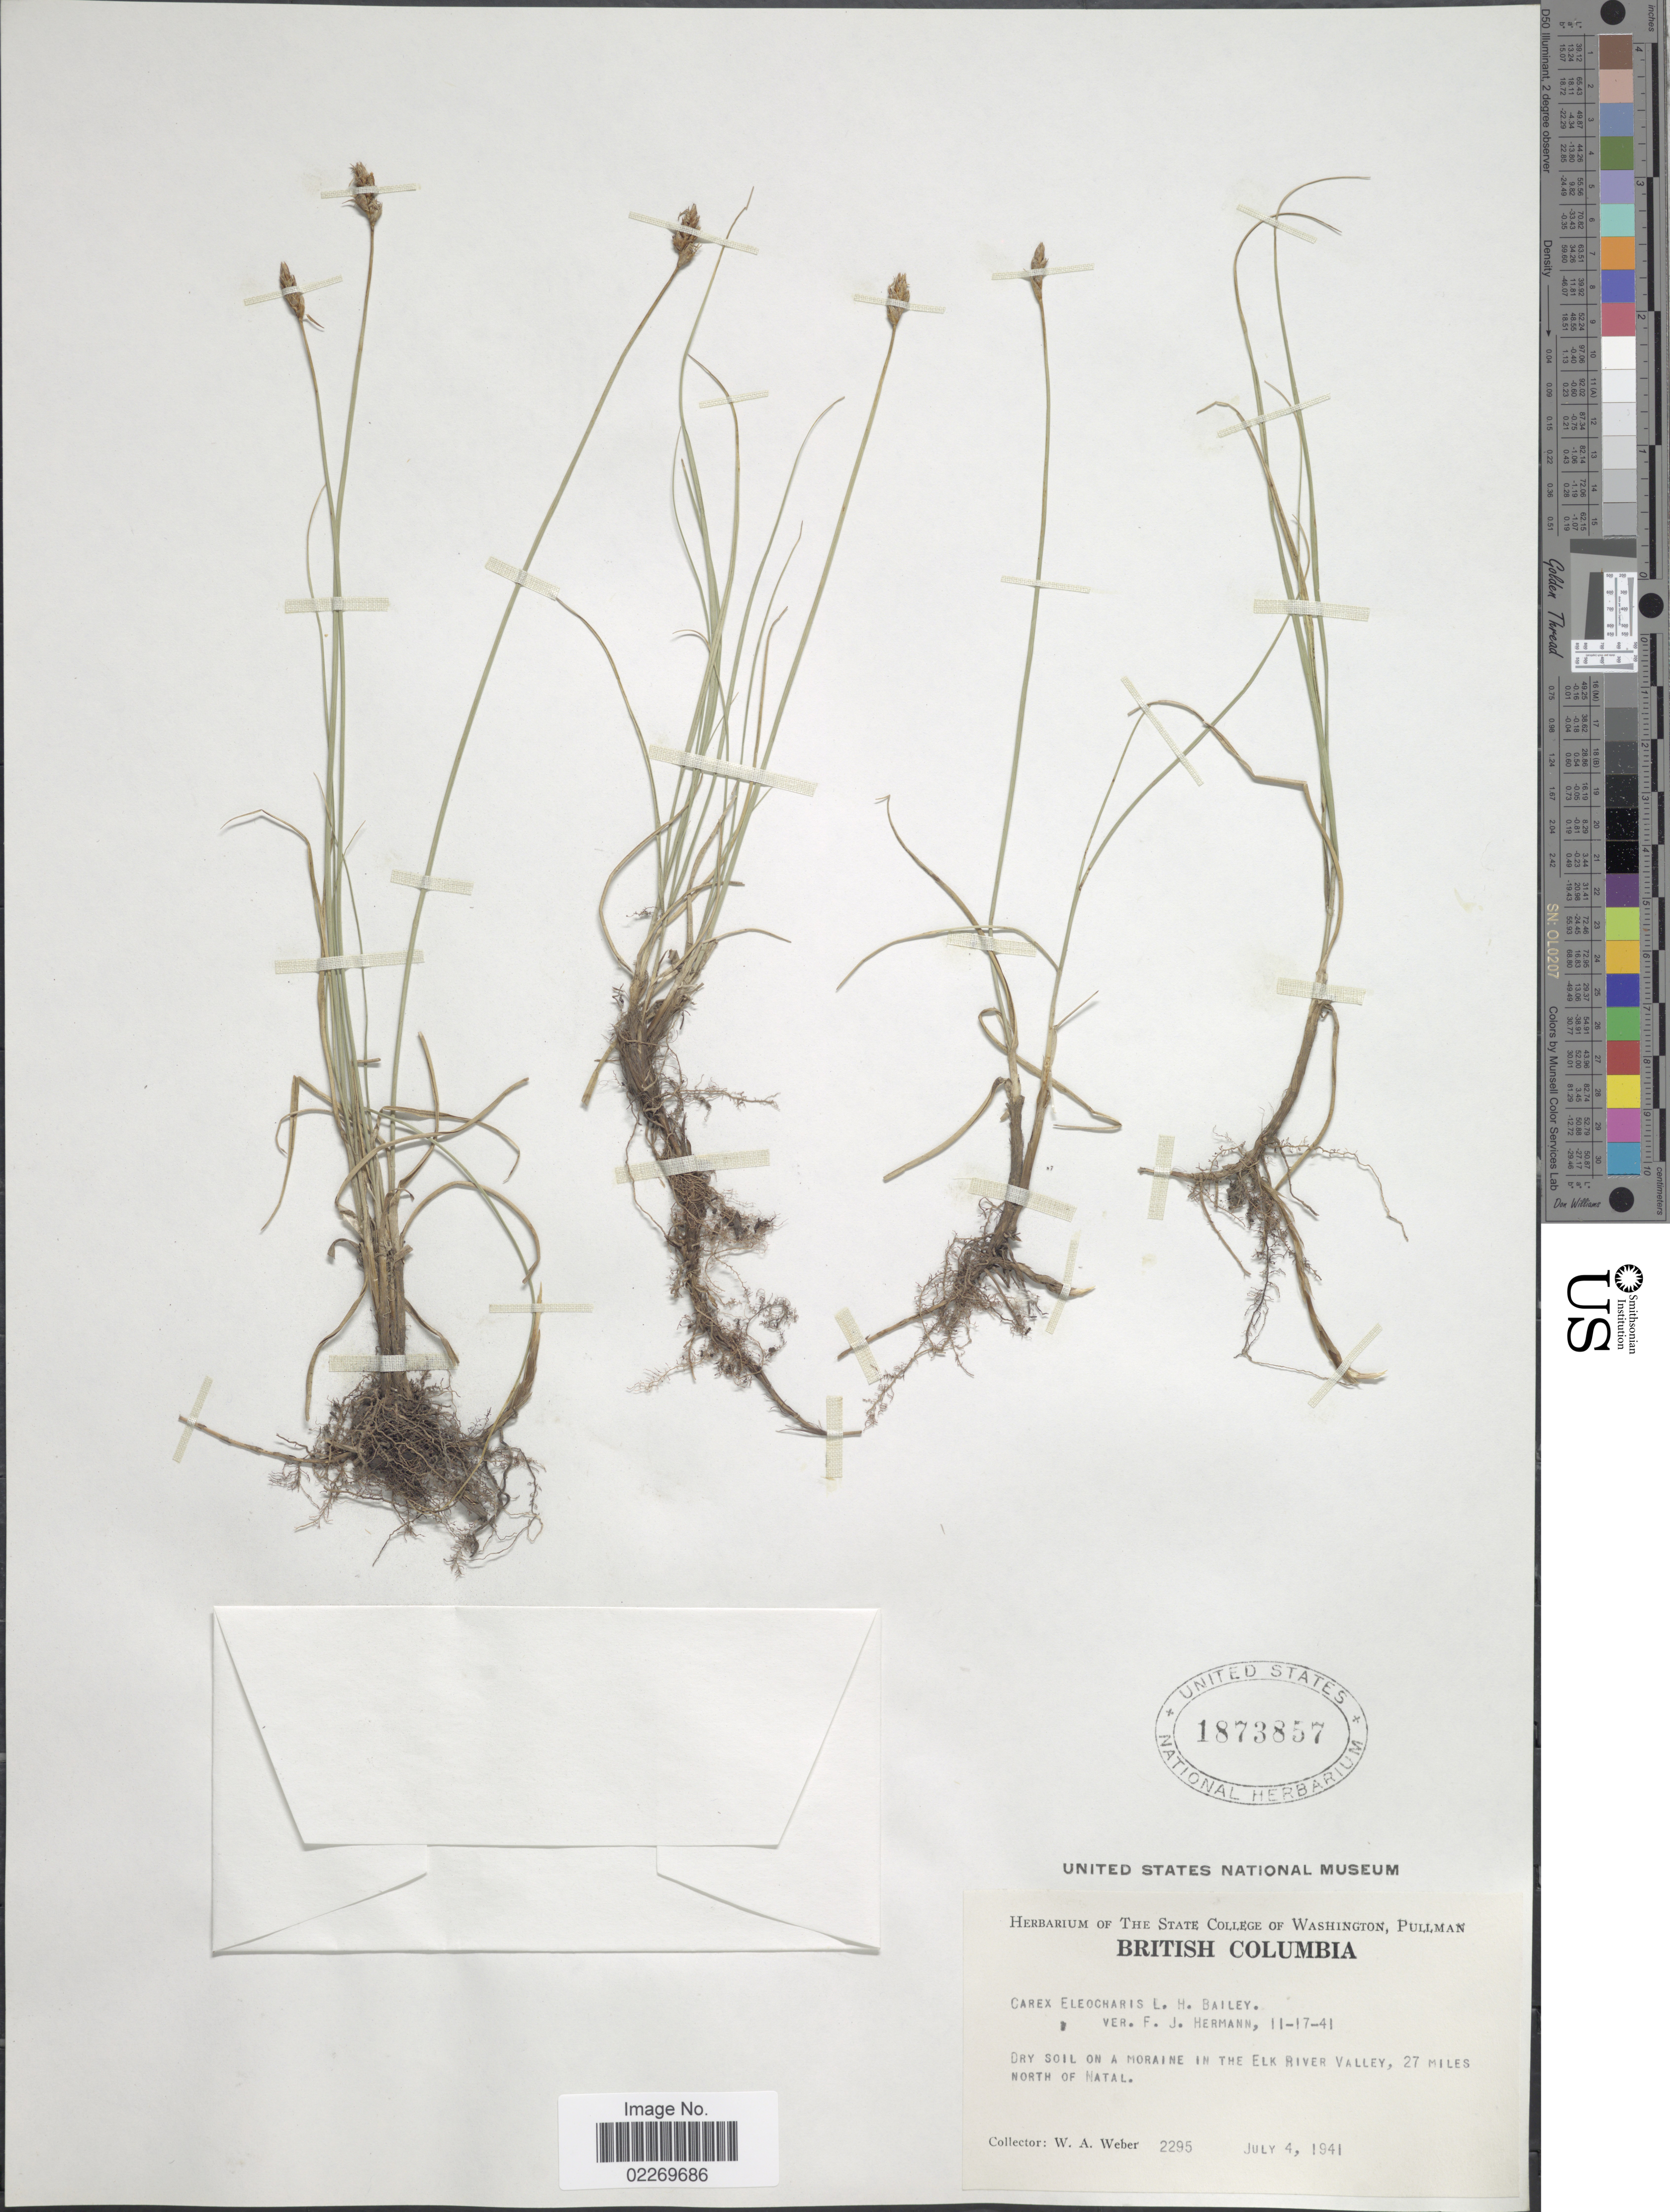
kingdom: Plantae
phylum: Tracheophyta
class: Liliopsida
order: Poales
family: Cyperaceae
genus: Carex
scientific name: Carex eleocharis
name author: L.H. Bailey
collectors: W. A. Weber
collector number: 2295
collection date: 1941-07-04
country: Canada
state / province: British Columbia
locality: Dry soil on a moraine in the Elk River Valley, 27 miles North of Natal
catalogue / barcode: US 1873857